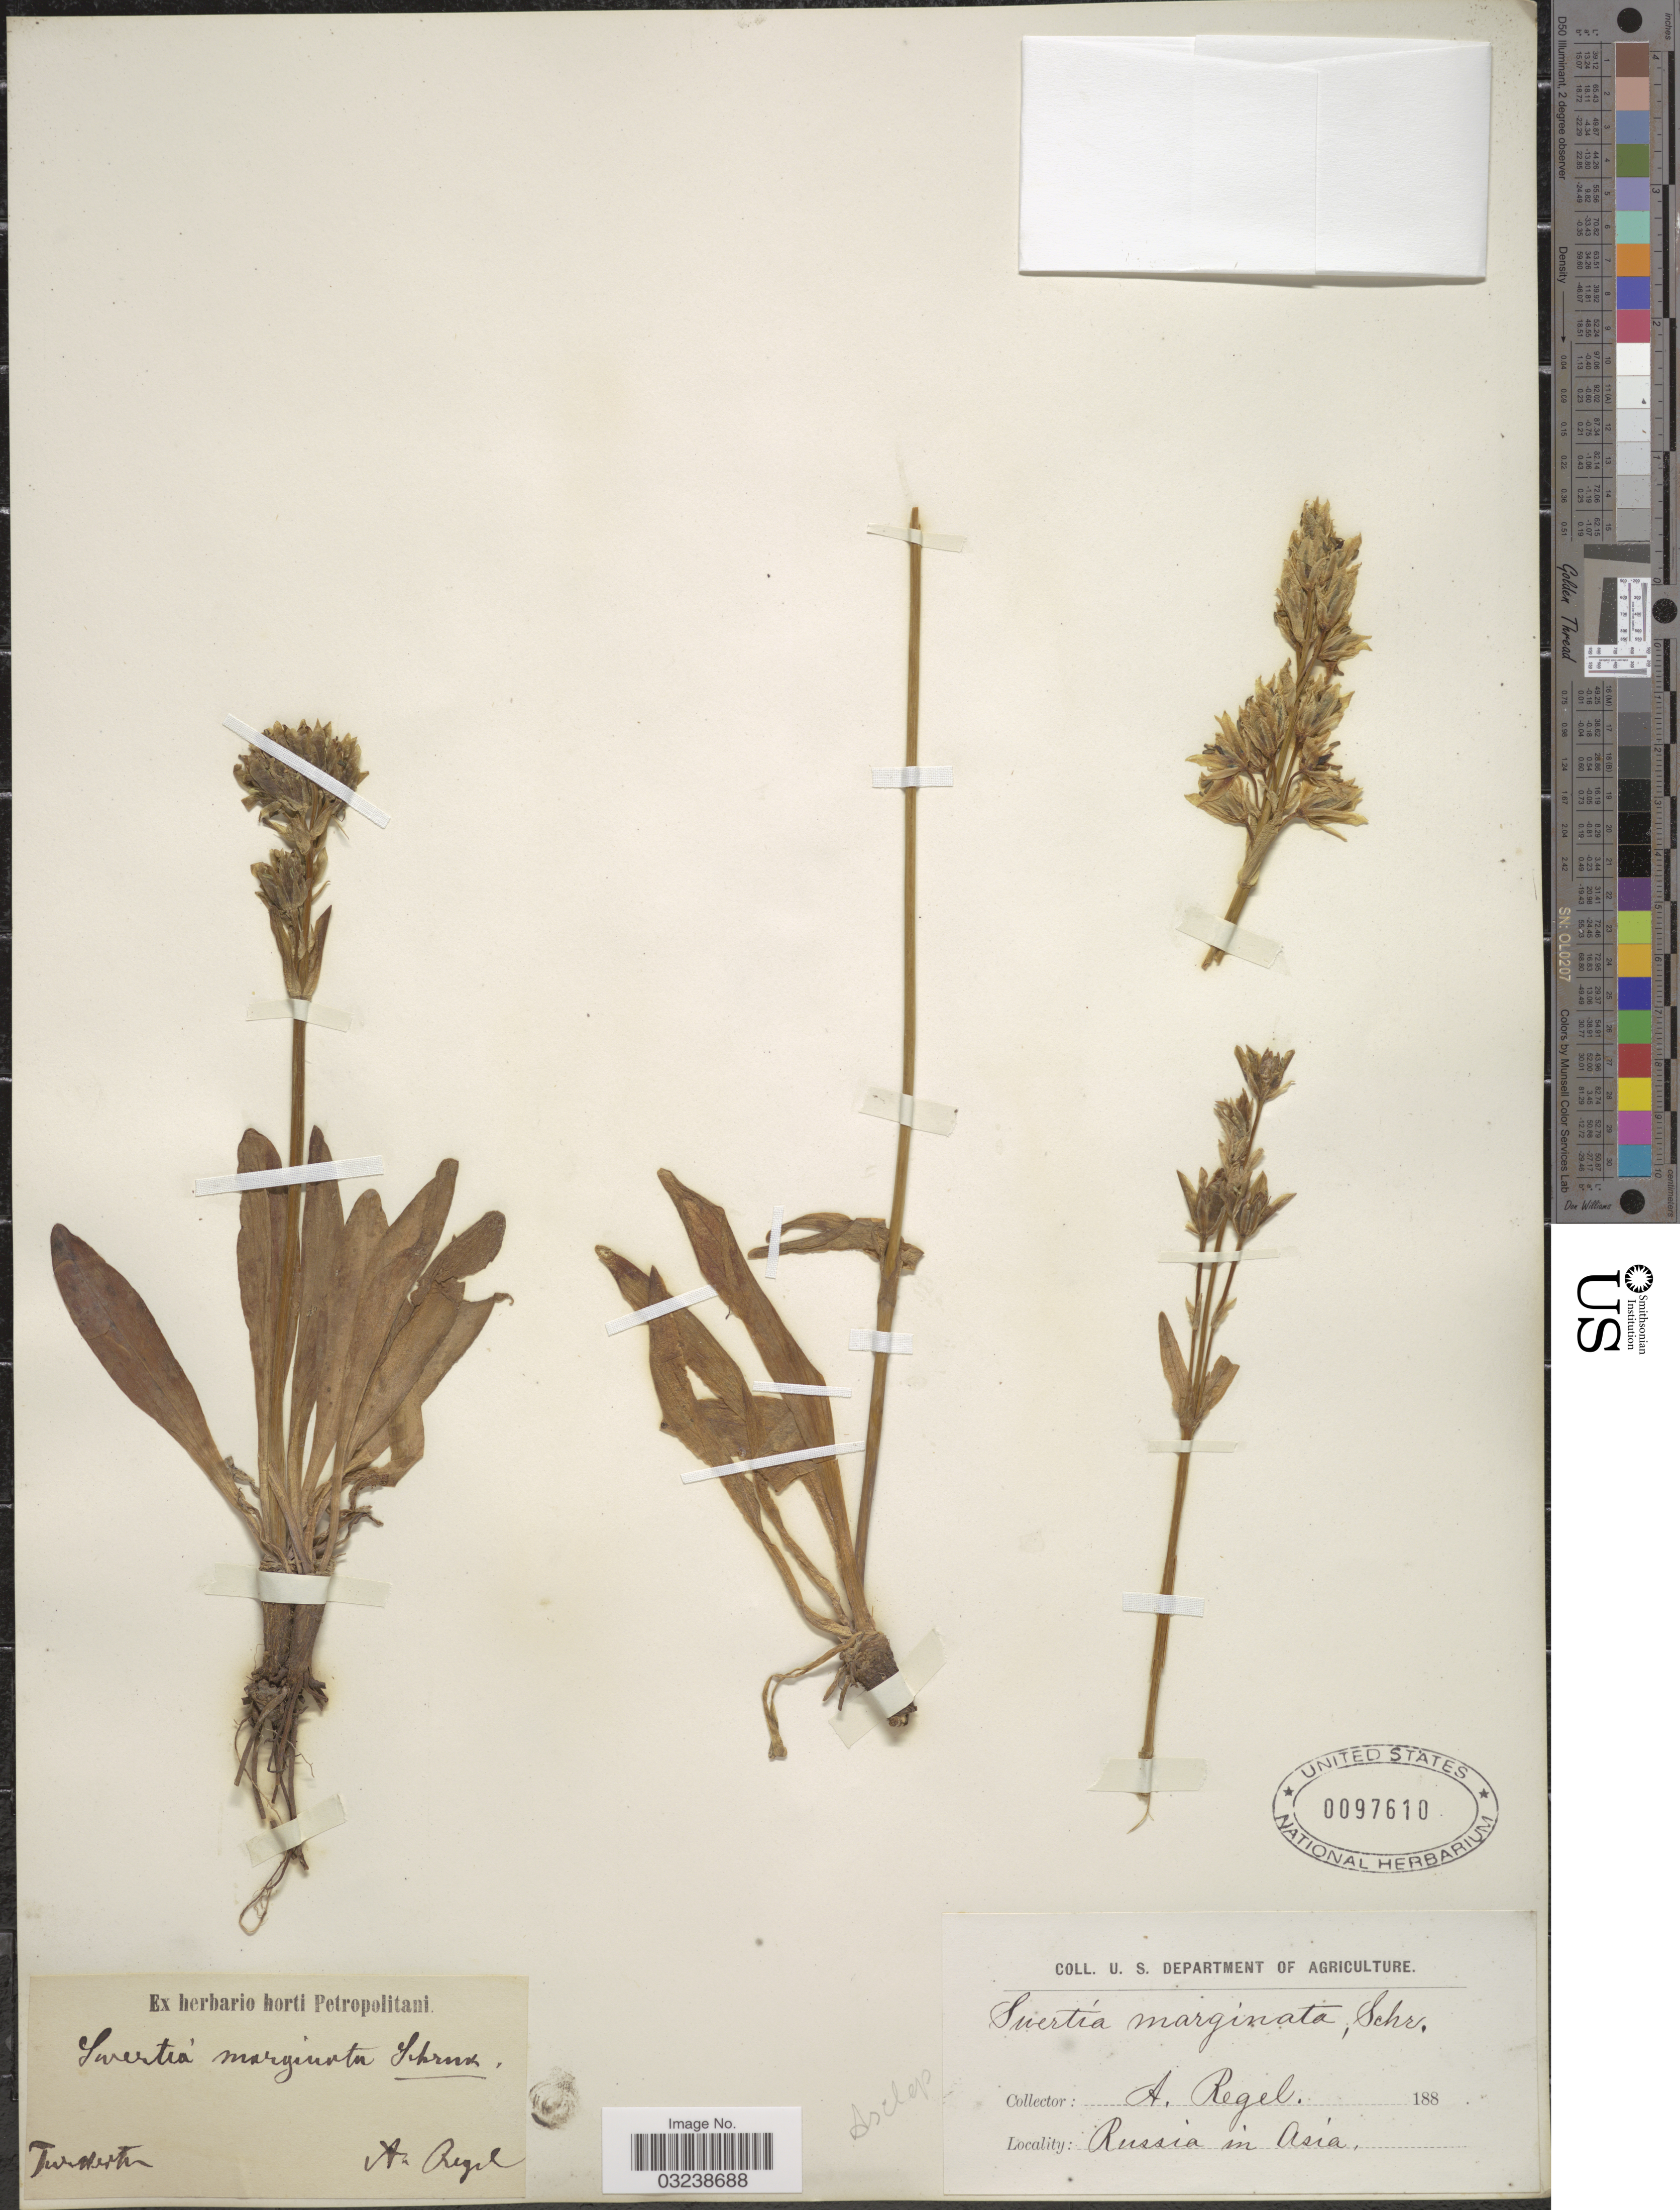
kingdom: Plantae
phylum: Tracheophyta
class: Magnoliopsida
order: Gentianales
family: Gentianaceae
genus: Swertia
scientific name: Swertia marginata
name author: Schrenk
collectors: A. Regel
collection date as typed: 188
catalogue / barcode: US 97610